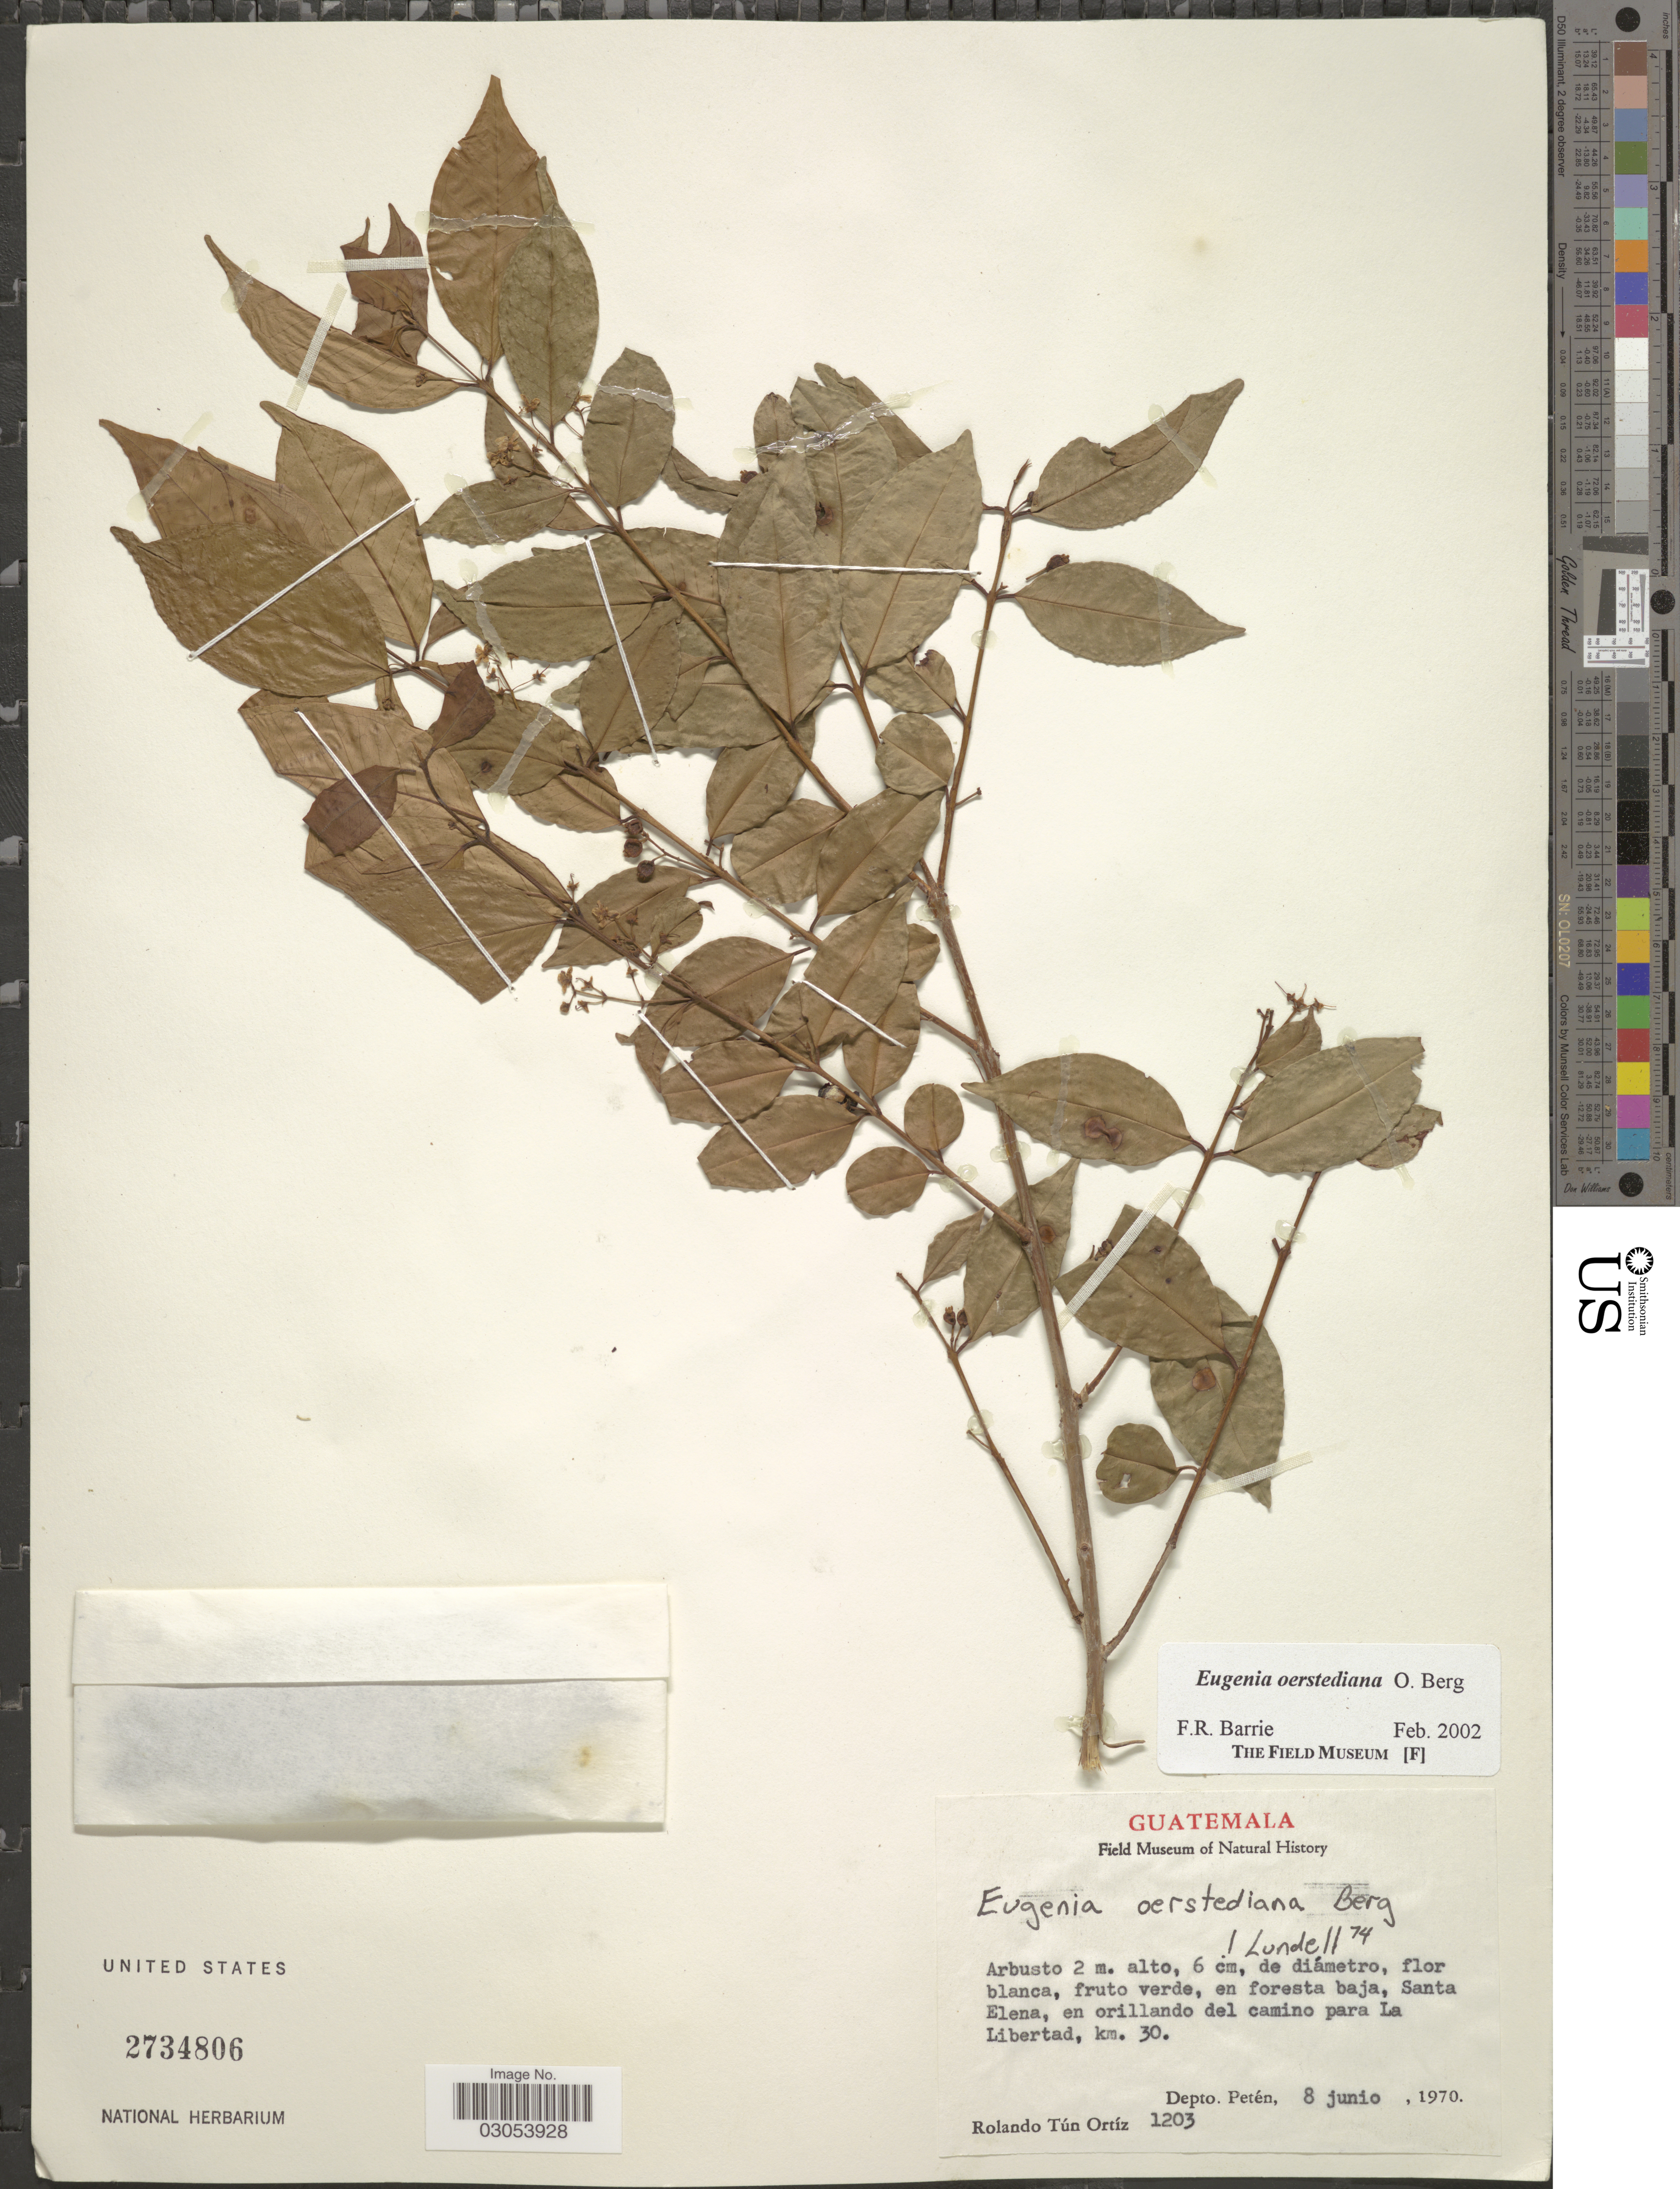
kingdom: Plantae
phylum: Tracheophyta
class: Magnoliopsida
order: Myrtales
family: Myrtaceae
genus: Eugenia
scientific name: Eugenia oerstediana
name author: O. Berg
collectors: R. Tún Ortíz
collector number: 1203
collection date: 1970-06-08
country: Guatemala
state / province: El Petén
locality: Santa Elena, en orillando del camino para La Libertad, km. 30, Depto. Petén.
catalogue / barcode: US 2734806